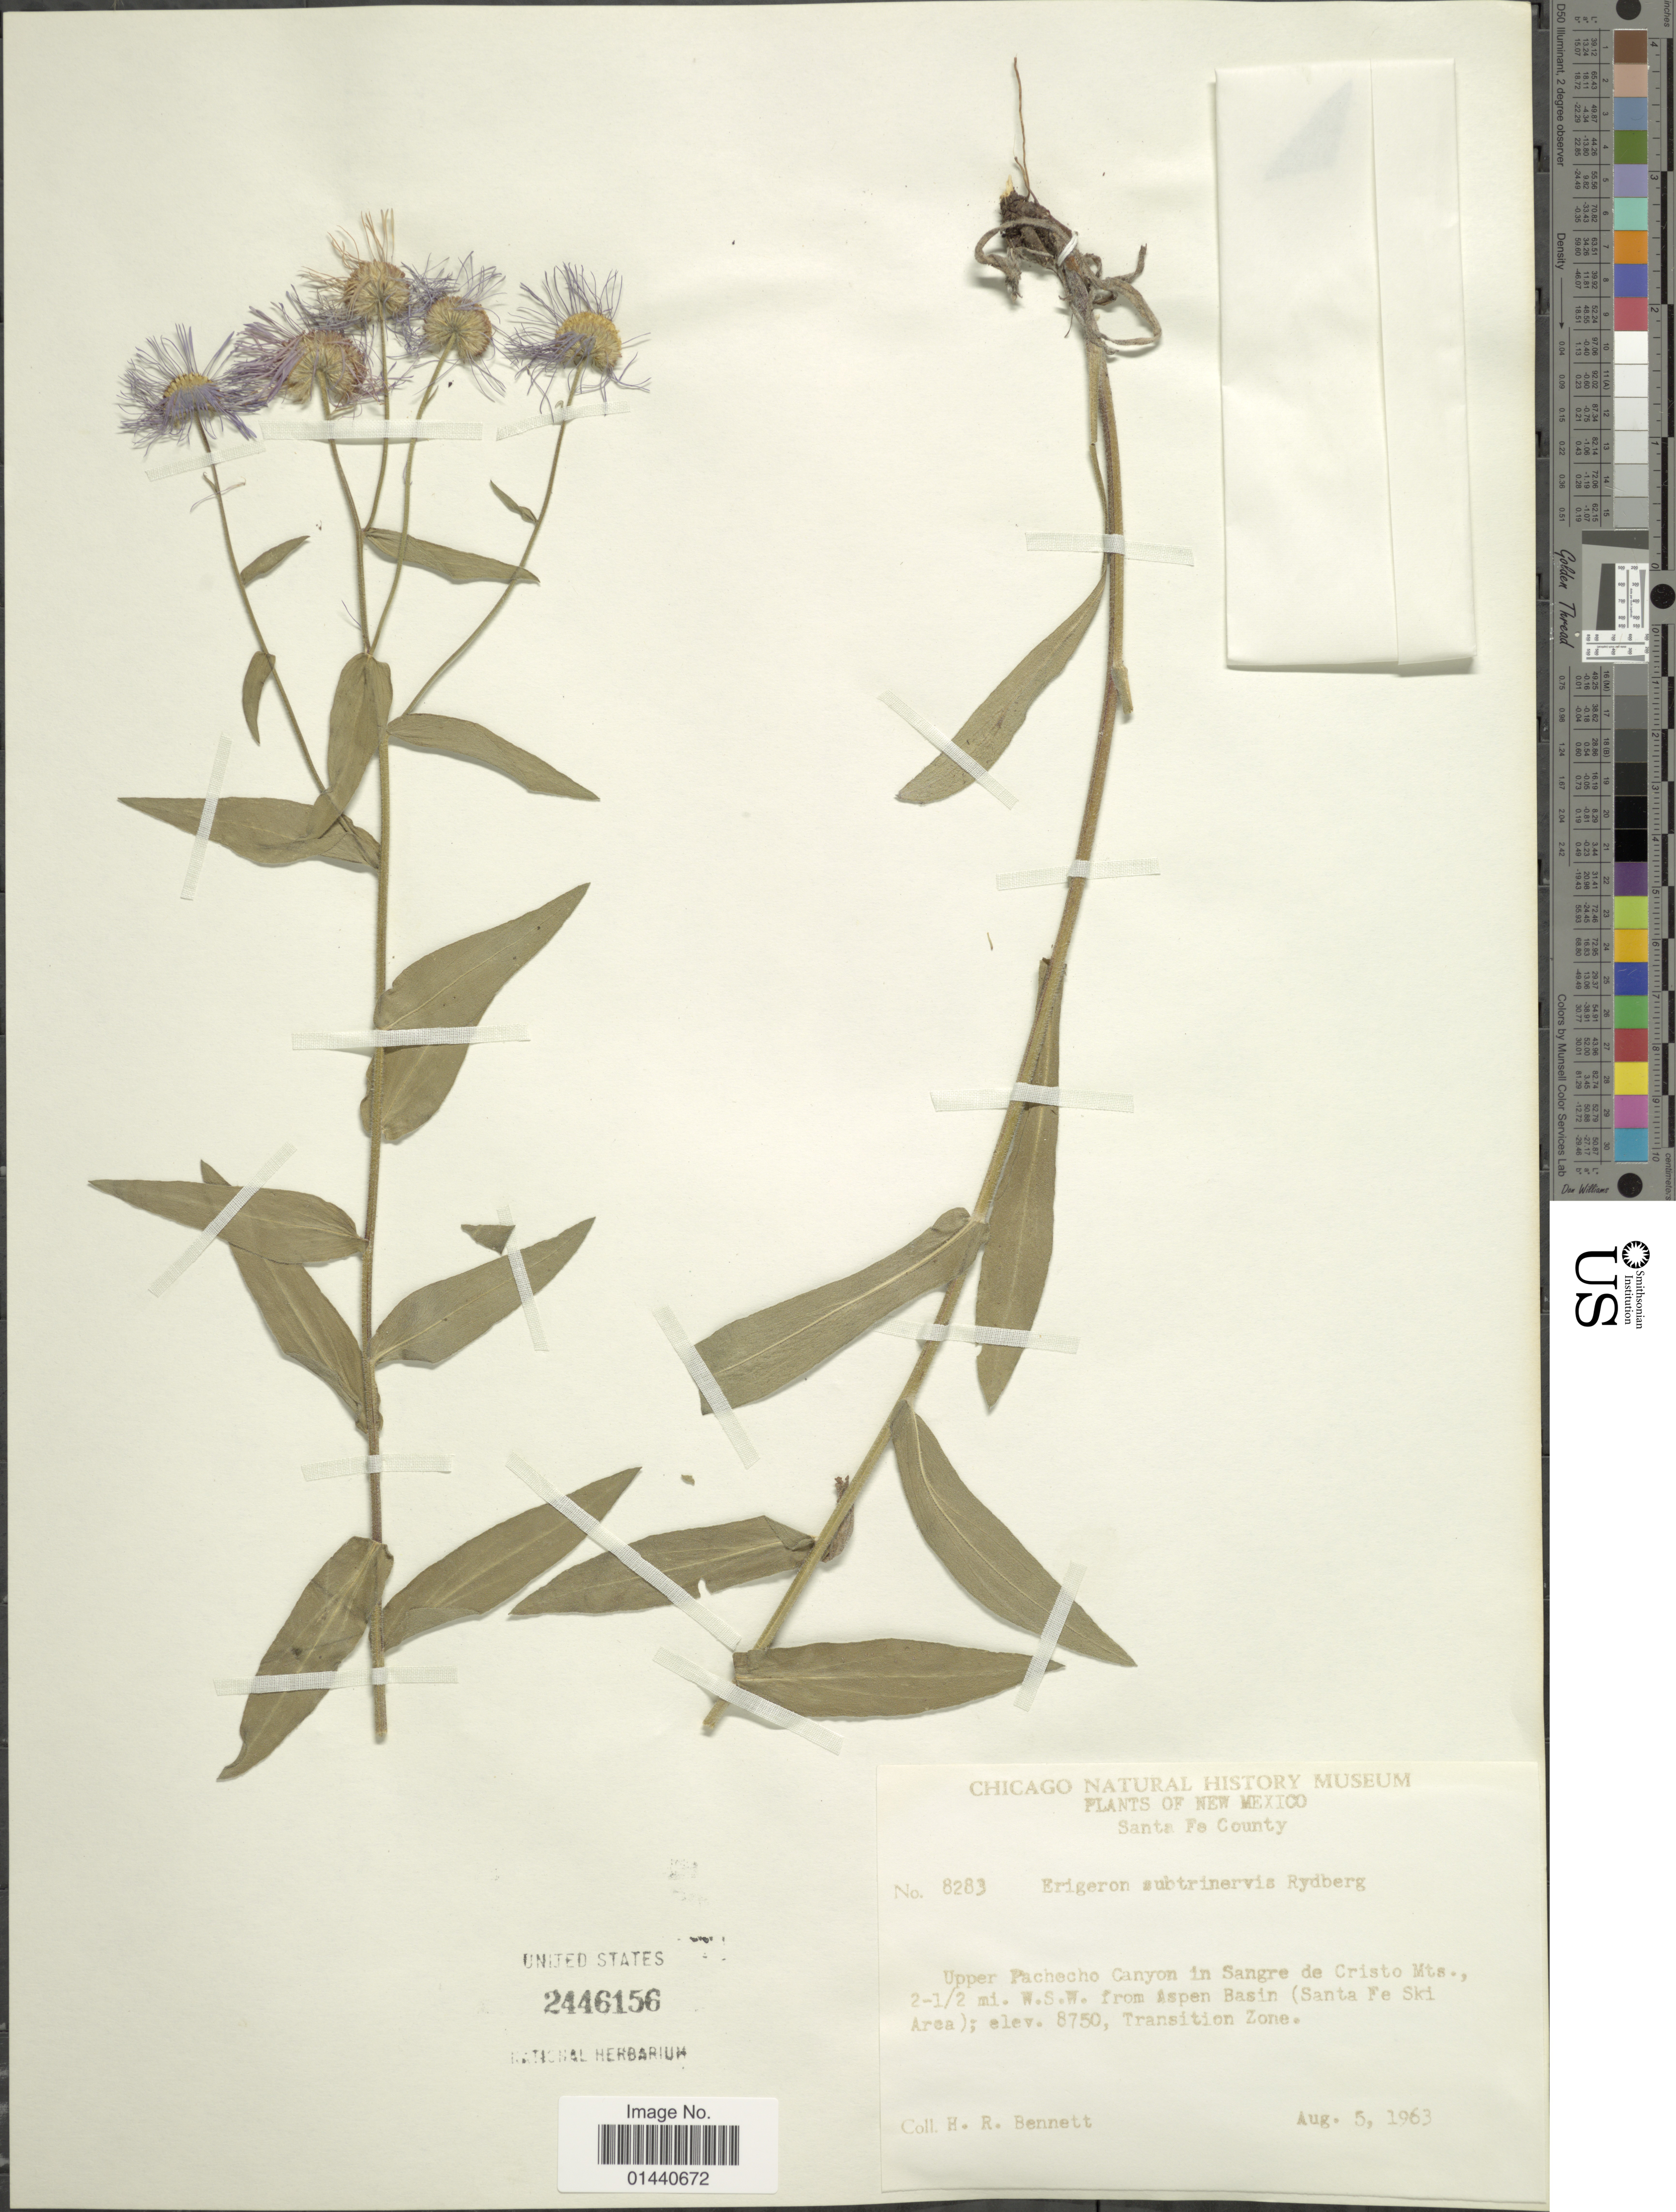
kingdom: Plantae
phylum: Tracheophyta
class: Magnoliopsida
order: Asterales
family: Asteraceae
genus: Erigeron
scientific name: Erigeron subtrinervis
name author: Rydb. ex Porter & Britton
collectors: H. R. Bennett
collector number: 8283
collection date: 1963-08-05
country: United States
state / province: New Mexico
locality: Santa Fe County. Upper Pachecho Canyon in Sangre de Cristo Mts., 2-½ mi. W.S.W. from Aspen Basin (Santa Fe Ski Area). Transition Zone.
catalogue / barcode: US 2446156